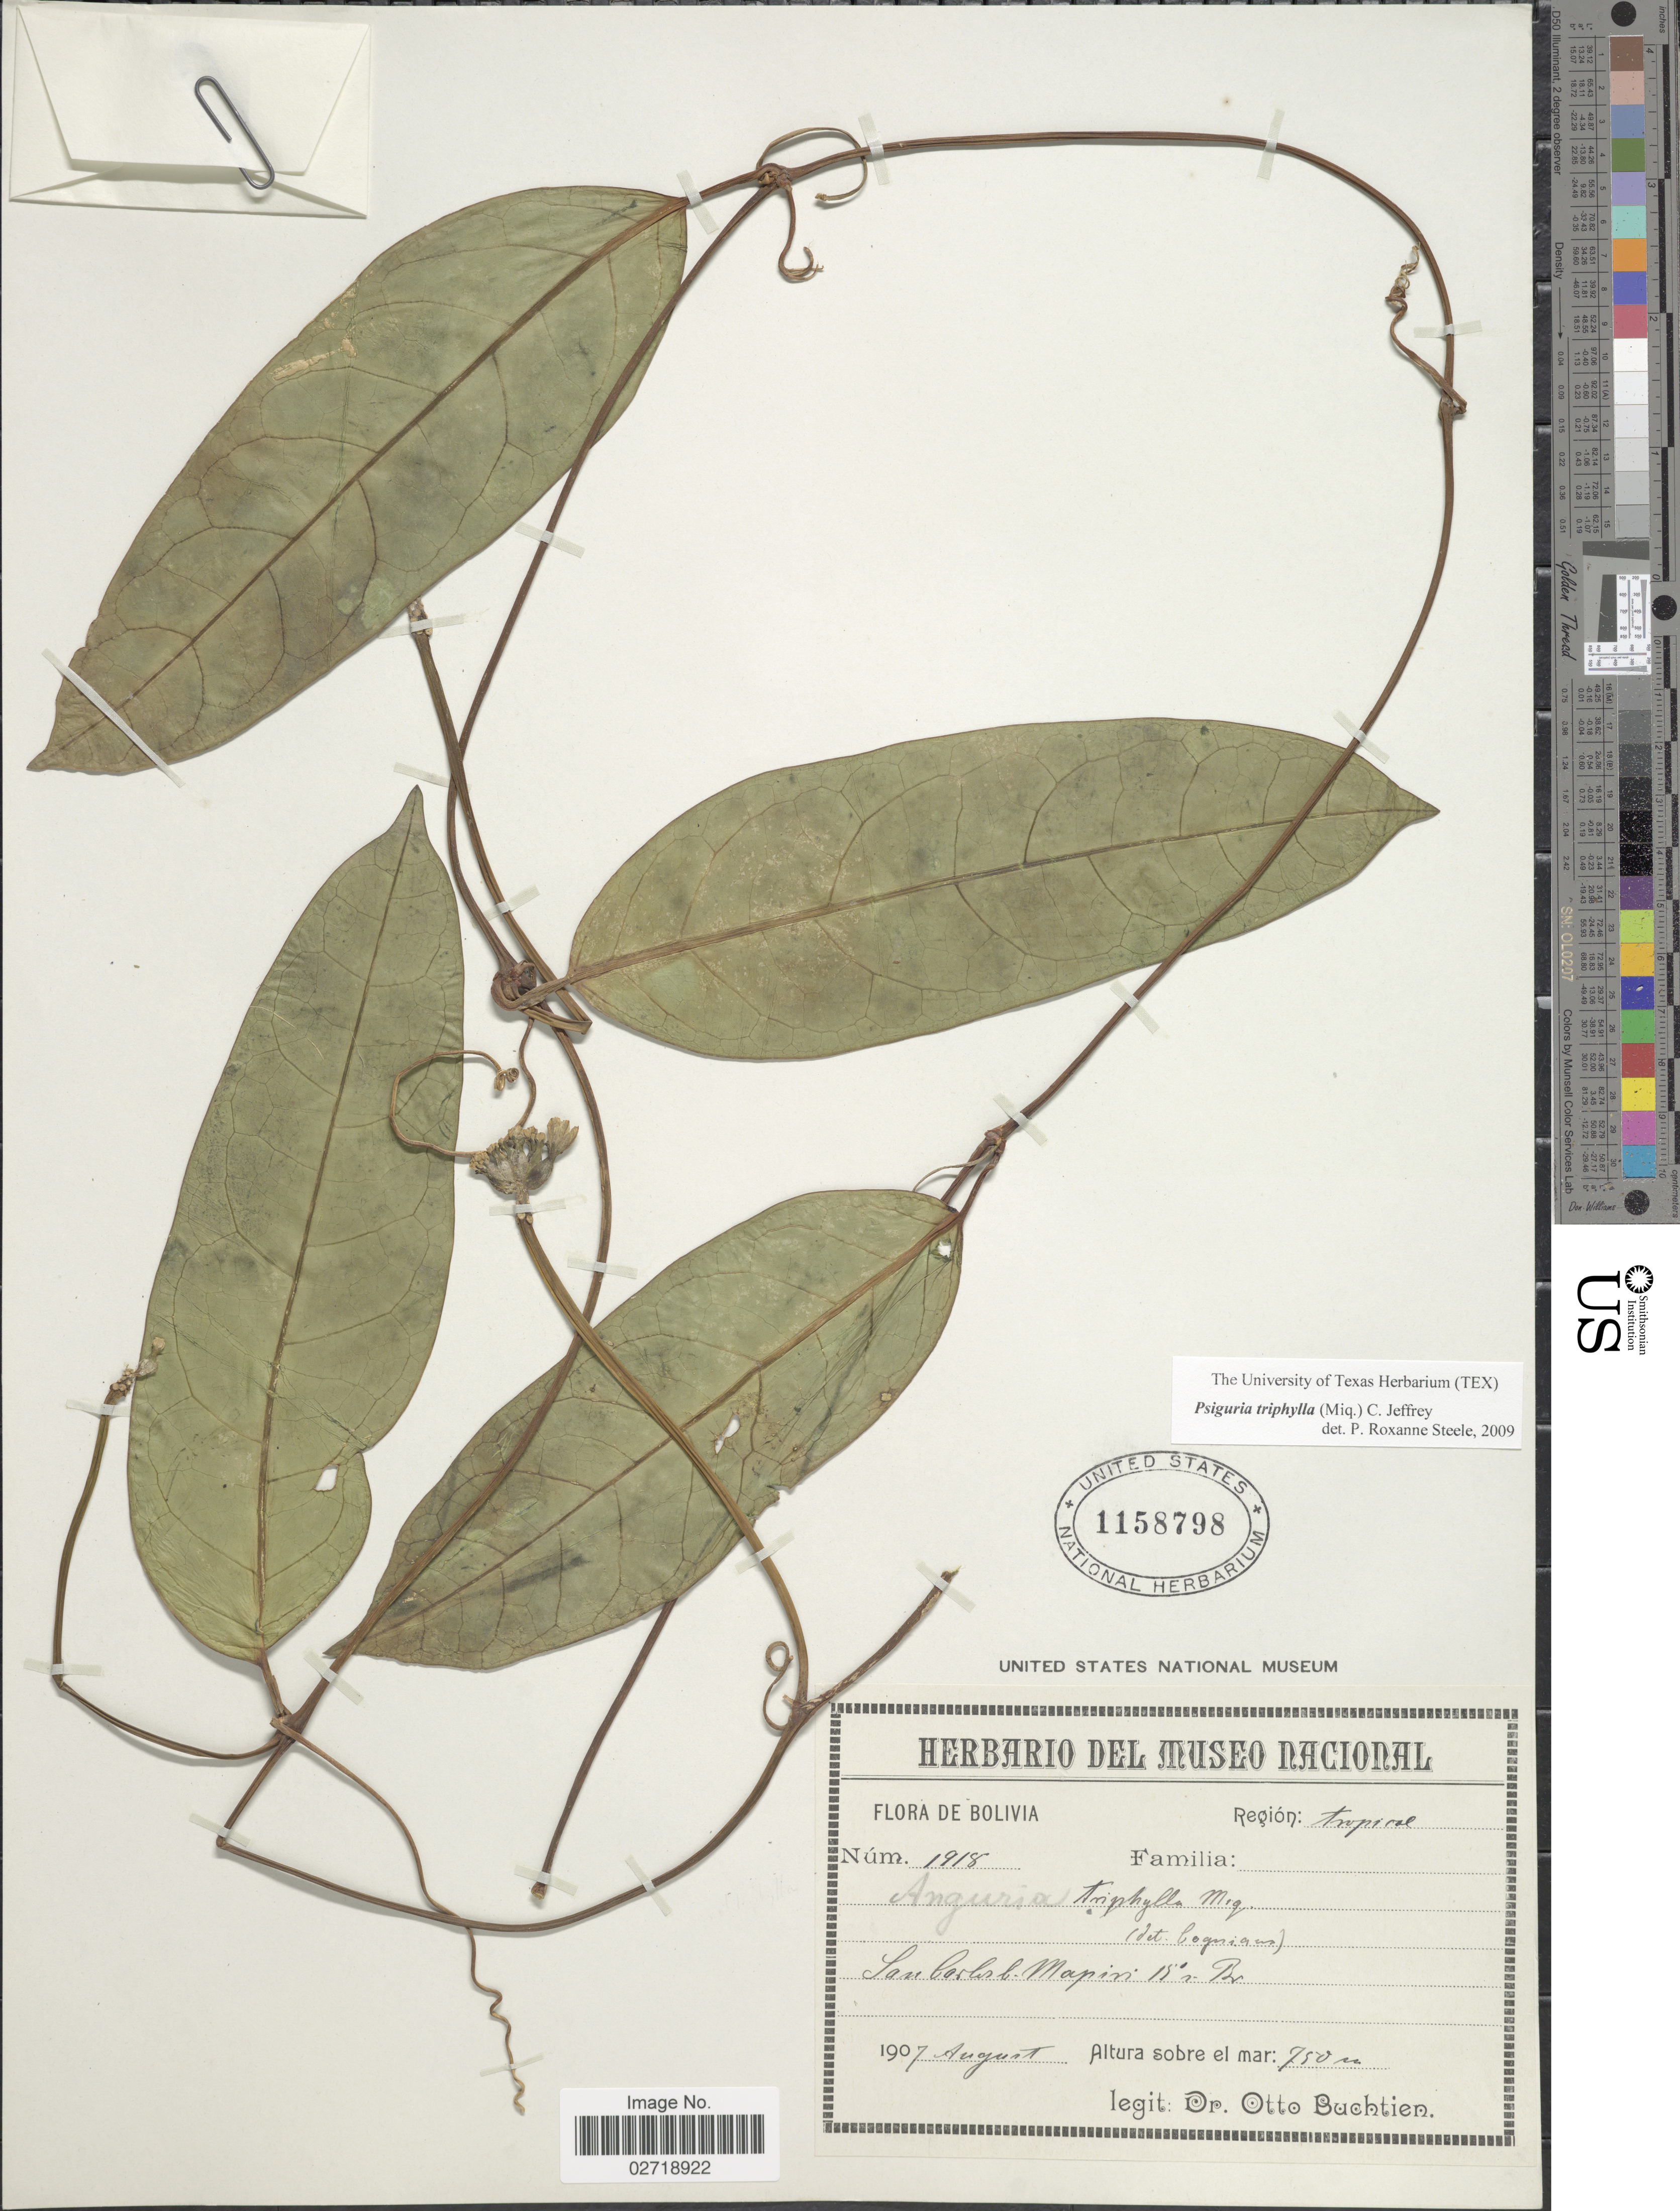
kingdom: Plantae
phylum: Tracheophyta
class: Magnoliopsida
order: Cucurbitales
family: Cucurbitaceae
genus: Psiguria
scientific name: Psiguria triphylla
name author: (Miq.) C. Jeffrey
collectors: O. Buchtien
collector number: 1918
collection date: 1907-08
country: Bolivia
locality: San Carlos l. Mapiri 15° s. Br.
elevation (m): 750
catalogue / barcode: US 1158798